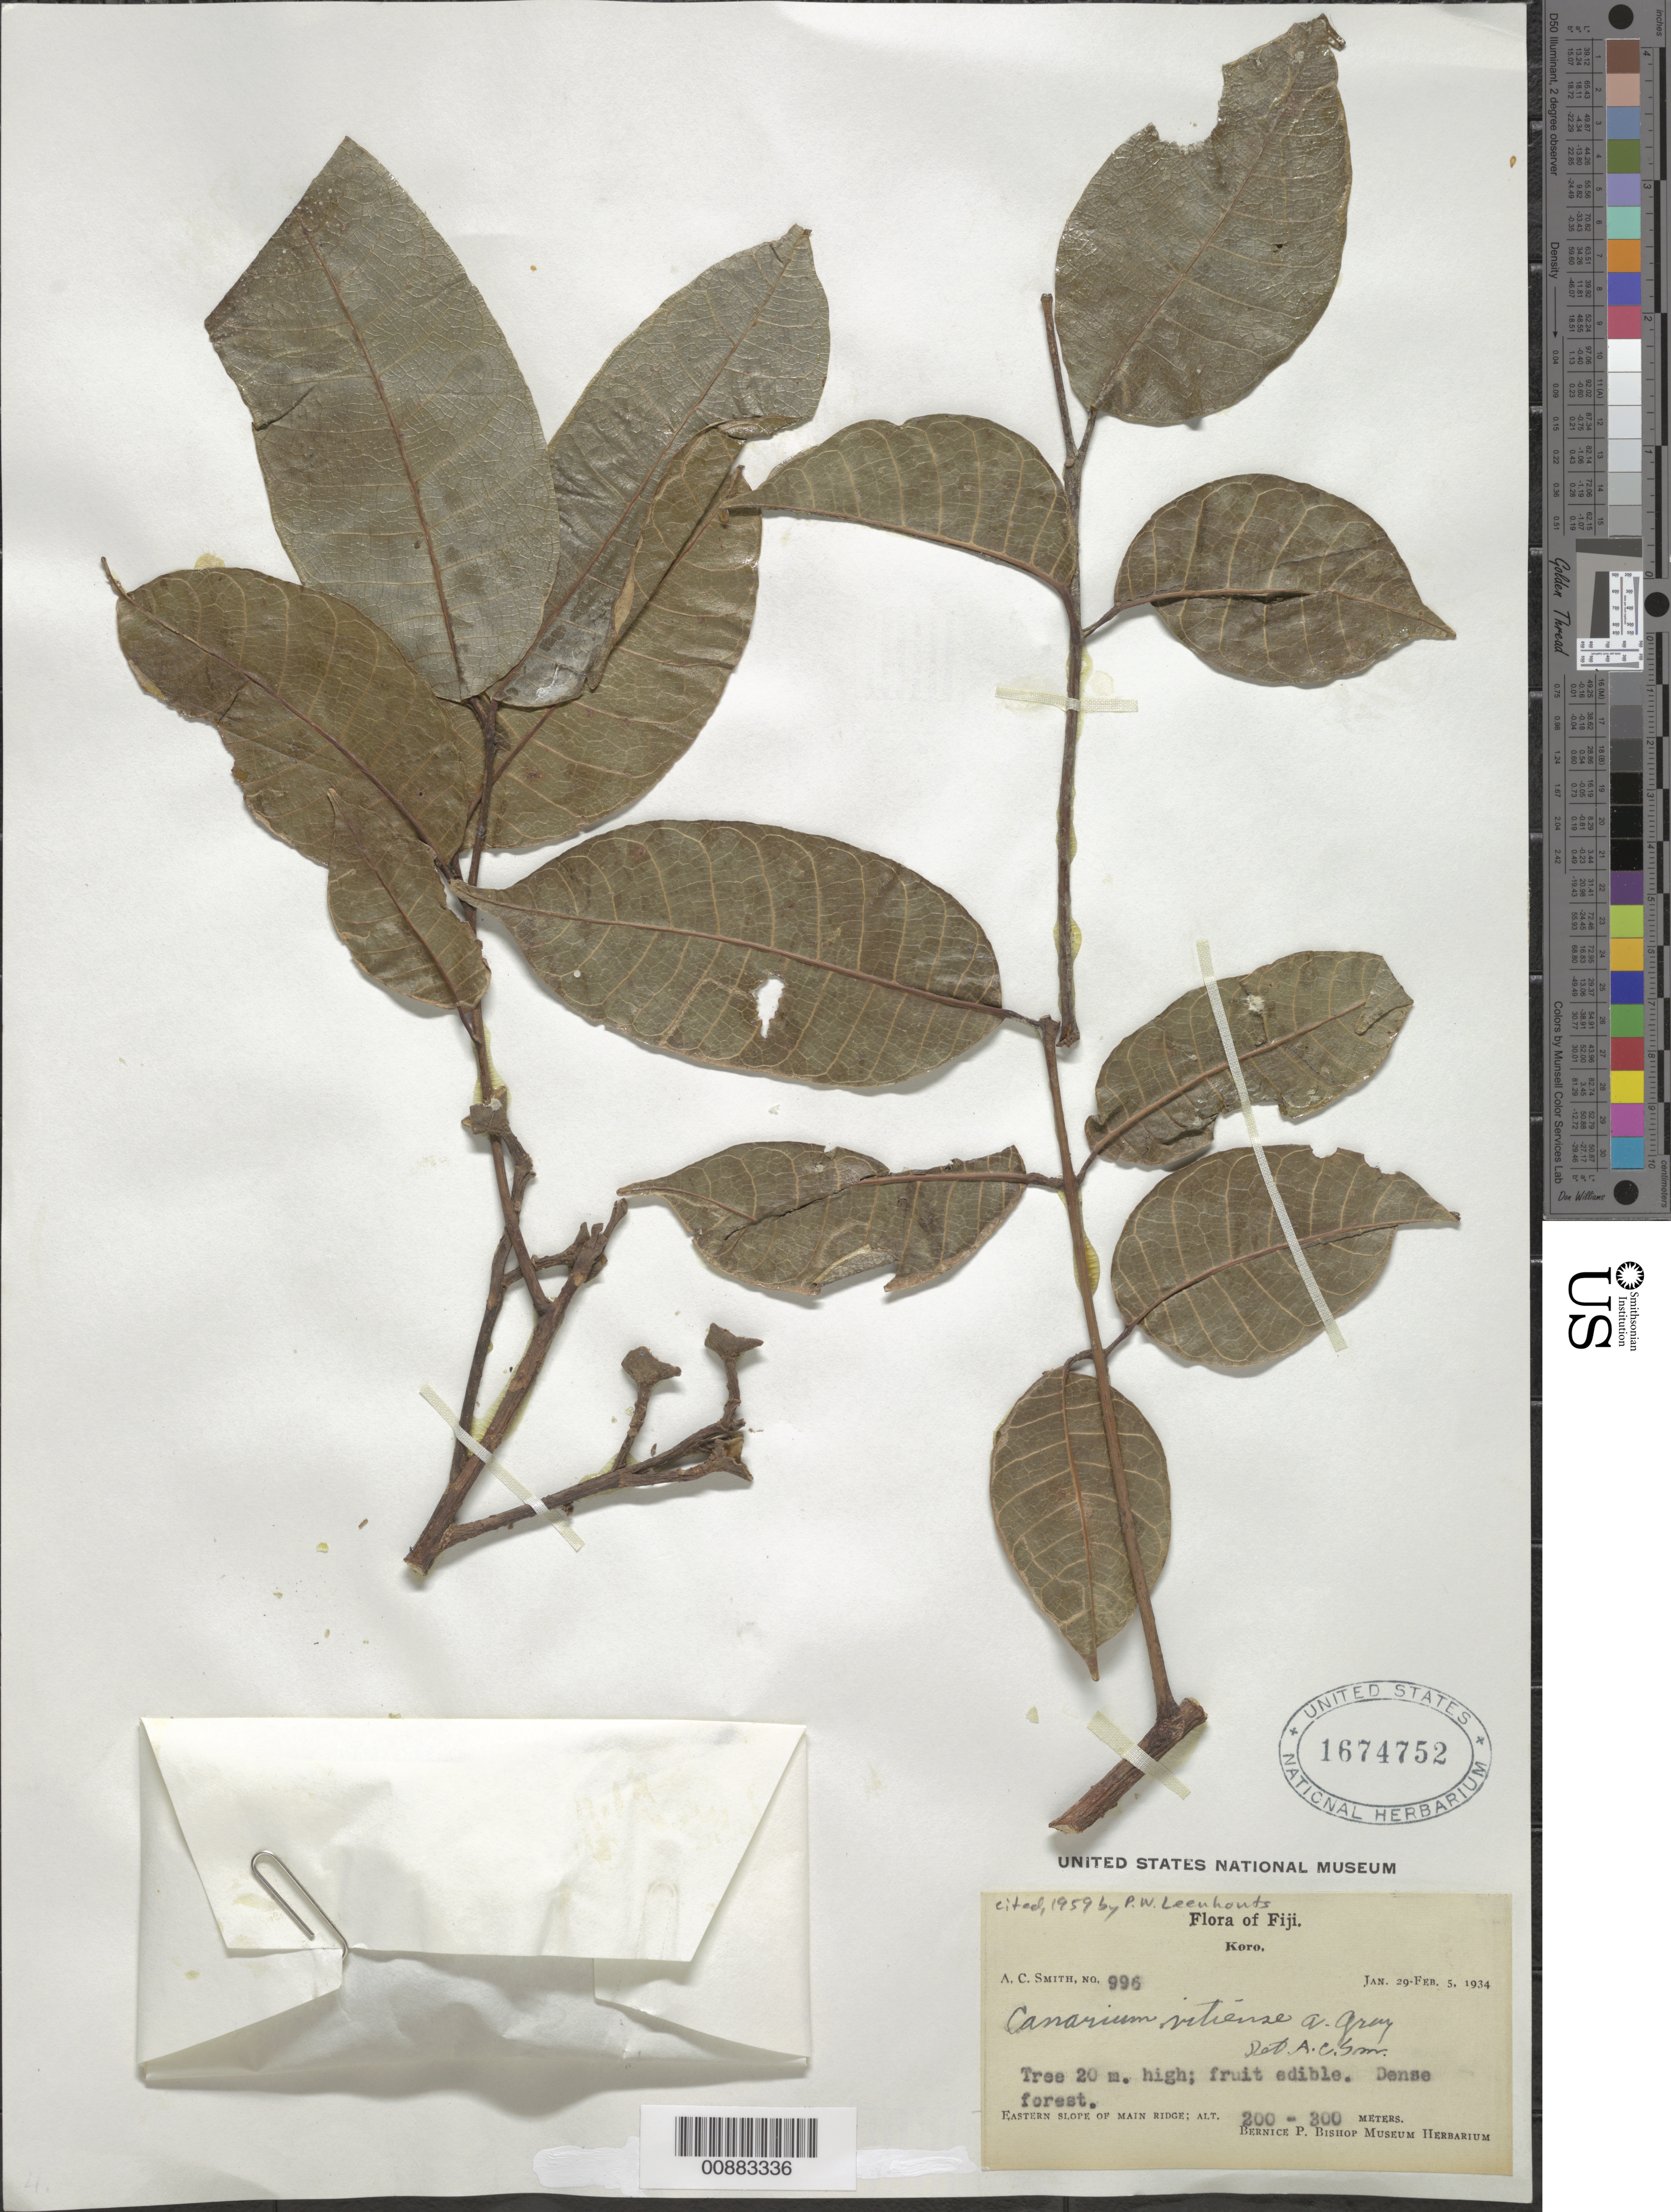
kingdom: Plantae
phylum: Tracheophyta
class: Magnoliopsida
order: Sapindales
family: Burseraceae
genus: Canarium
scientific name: Canarium vitiense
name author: A. Gray in Wilkes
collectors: C. A. Smith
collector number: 996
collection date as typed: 29 Jan 1934 to 05 Feb 1934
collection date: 1934-01-29/1934-02-05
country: Fiji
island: Koro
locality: Eastern slope of main ridge.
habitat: Dense forest.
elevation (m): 200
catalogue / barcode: US 1674752